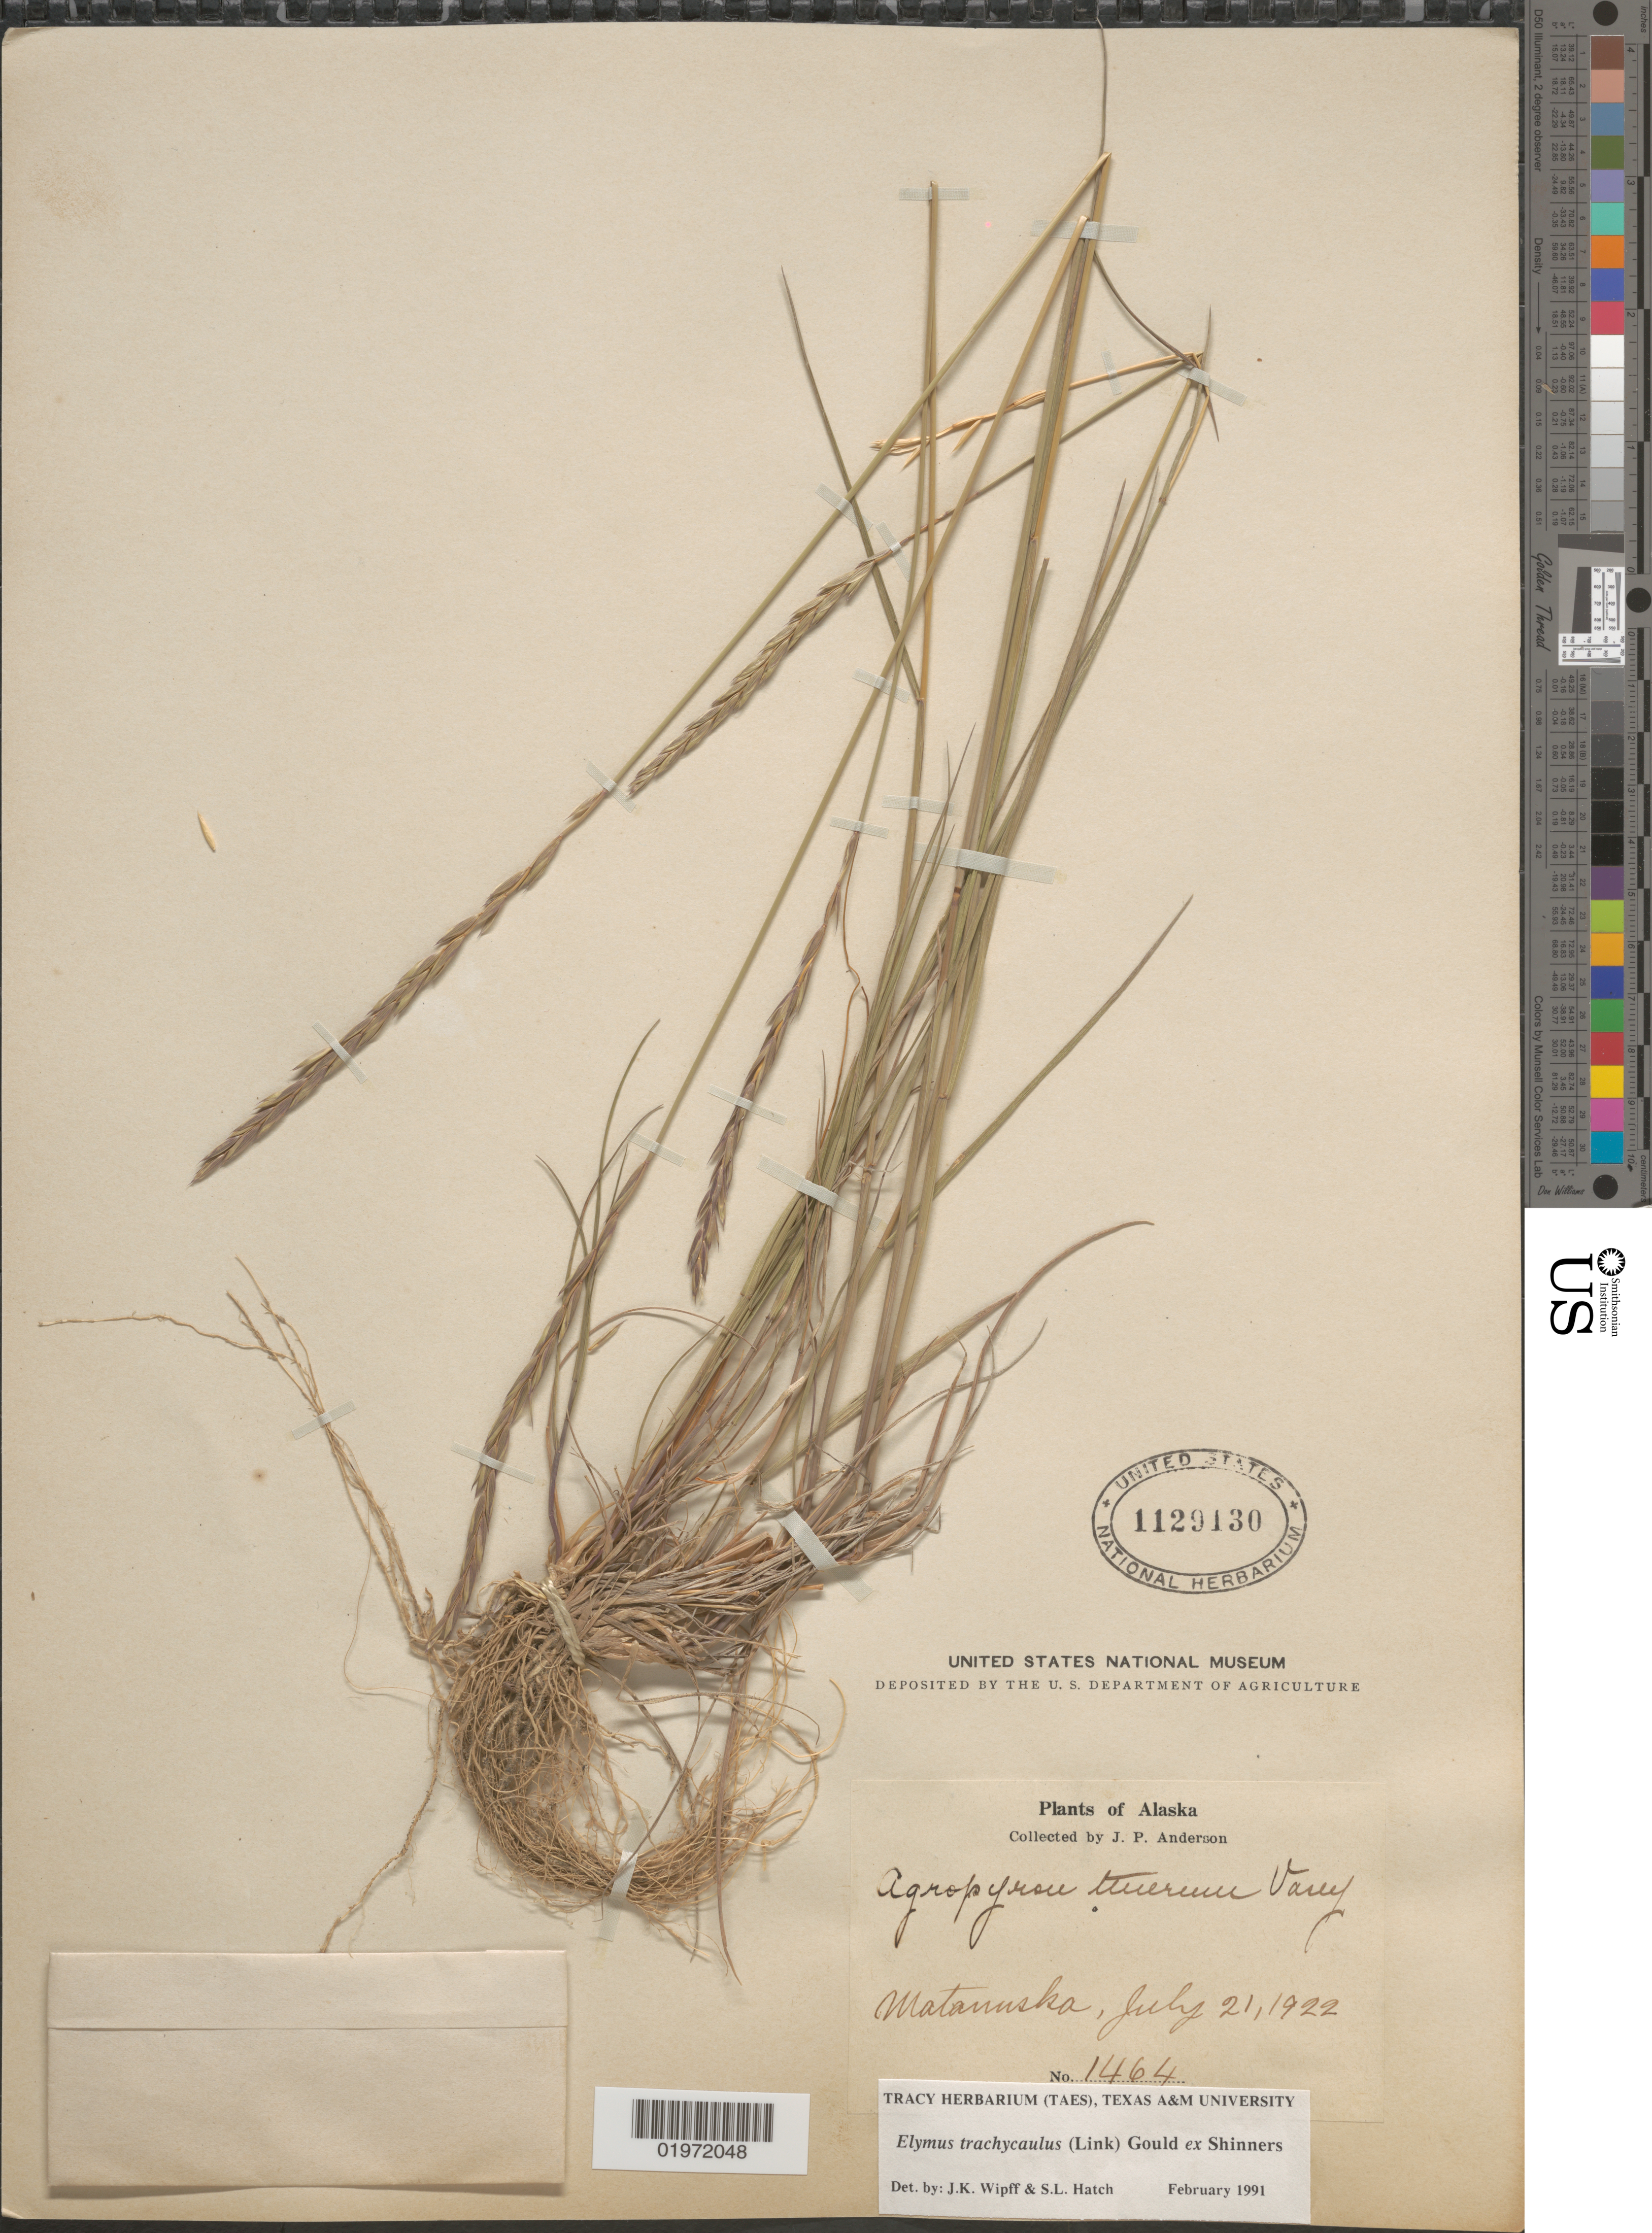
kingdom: Plantae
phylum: Tracheophyta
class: Liliopsida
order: Poales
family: Poaceae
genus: Elymus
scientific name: Elymus trachycaulus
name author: (Link) Gould ex Shinners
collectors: J. P. Anderson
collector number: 1464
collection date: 1922-07-21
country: United States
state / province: Alaska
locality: Matanuska.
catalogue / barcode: US 1129130